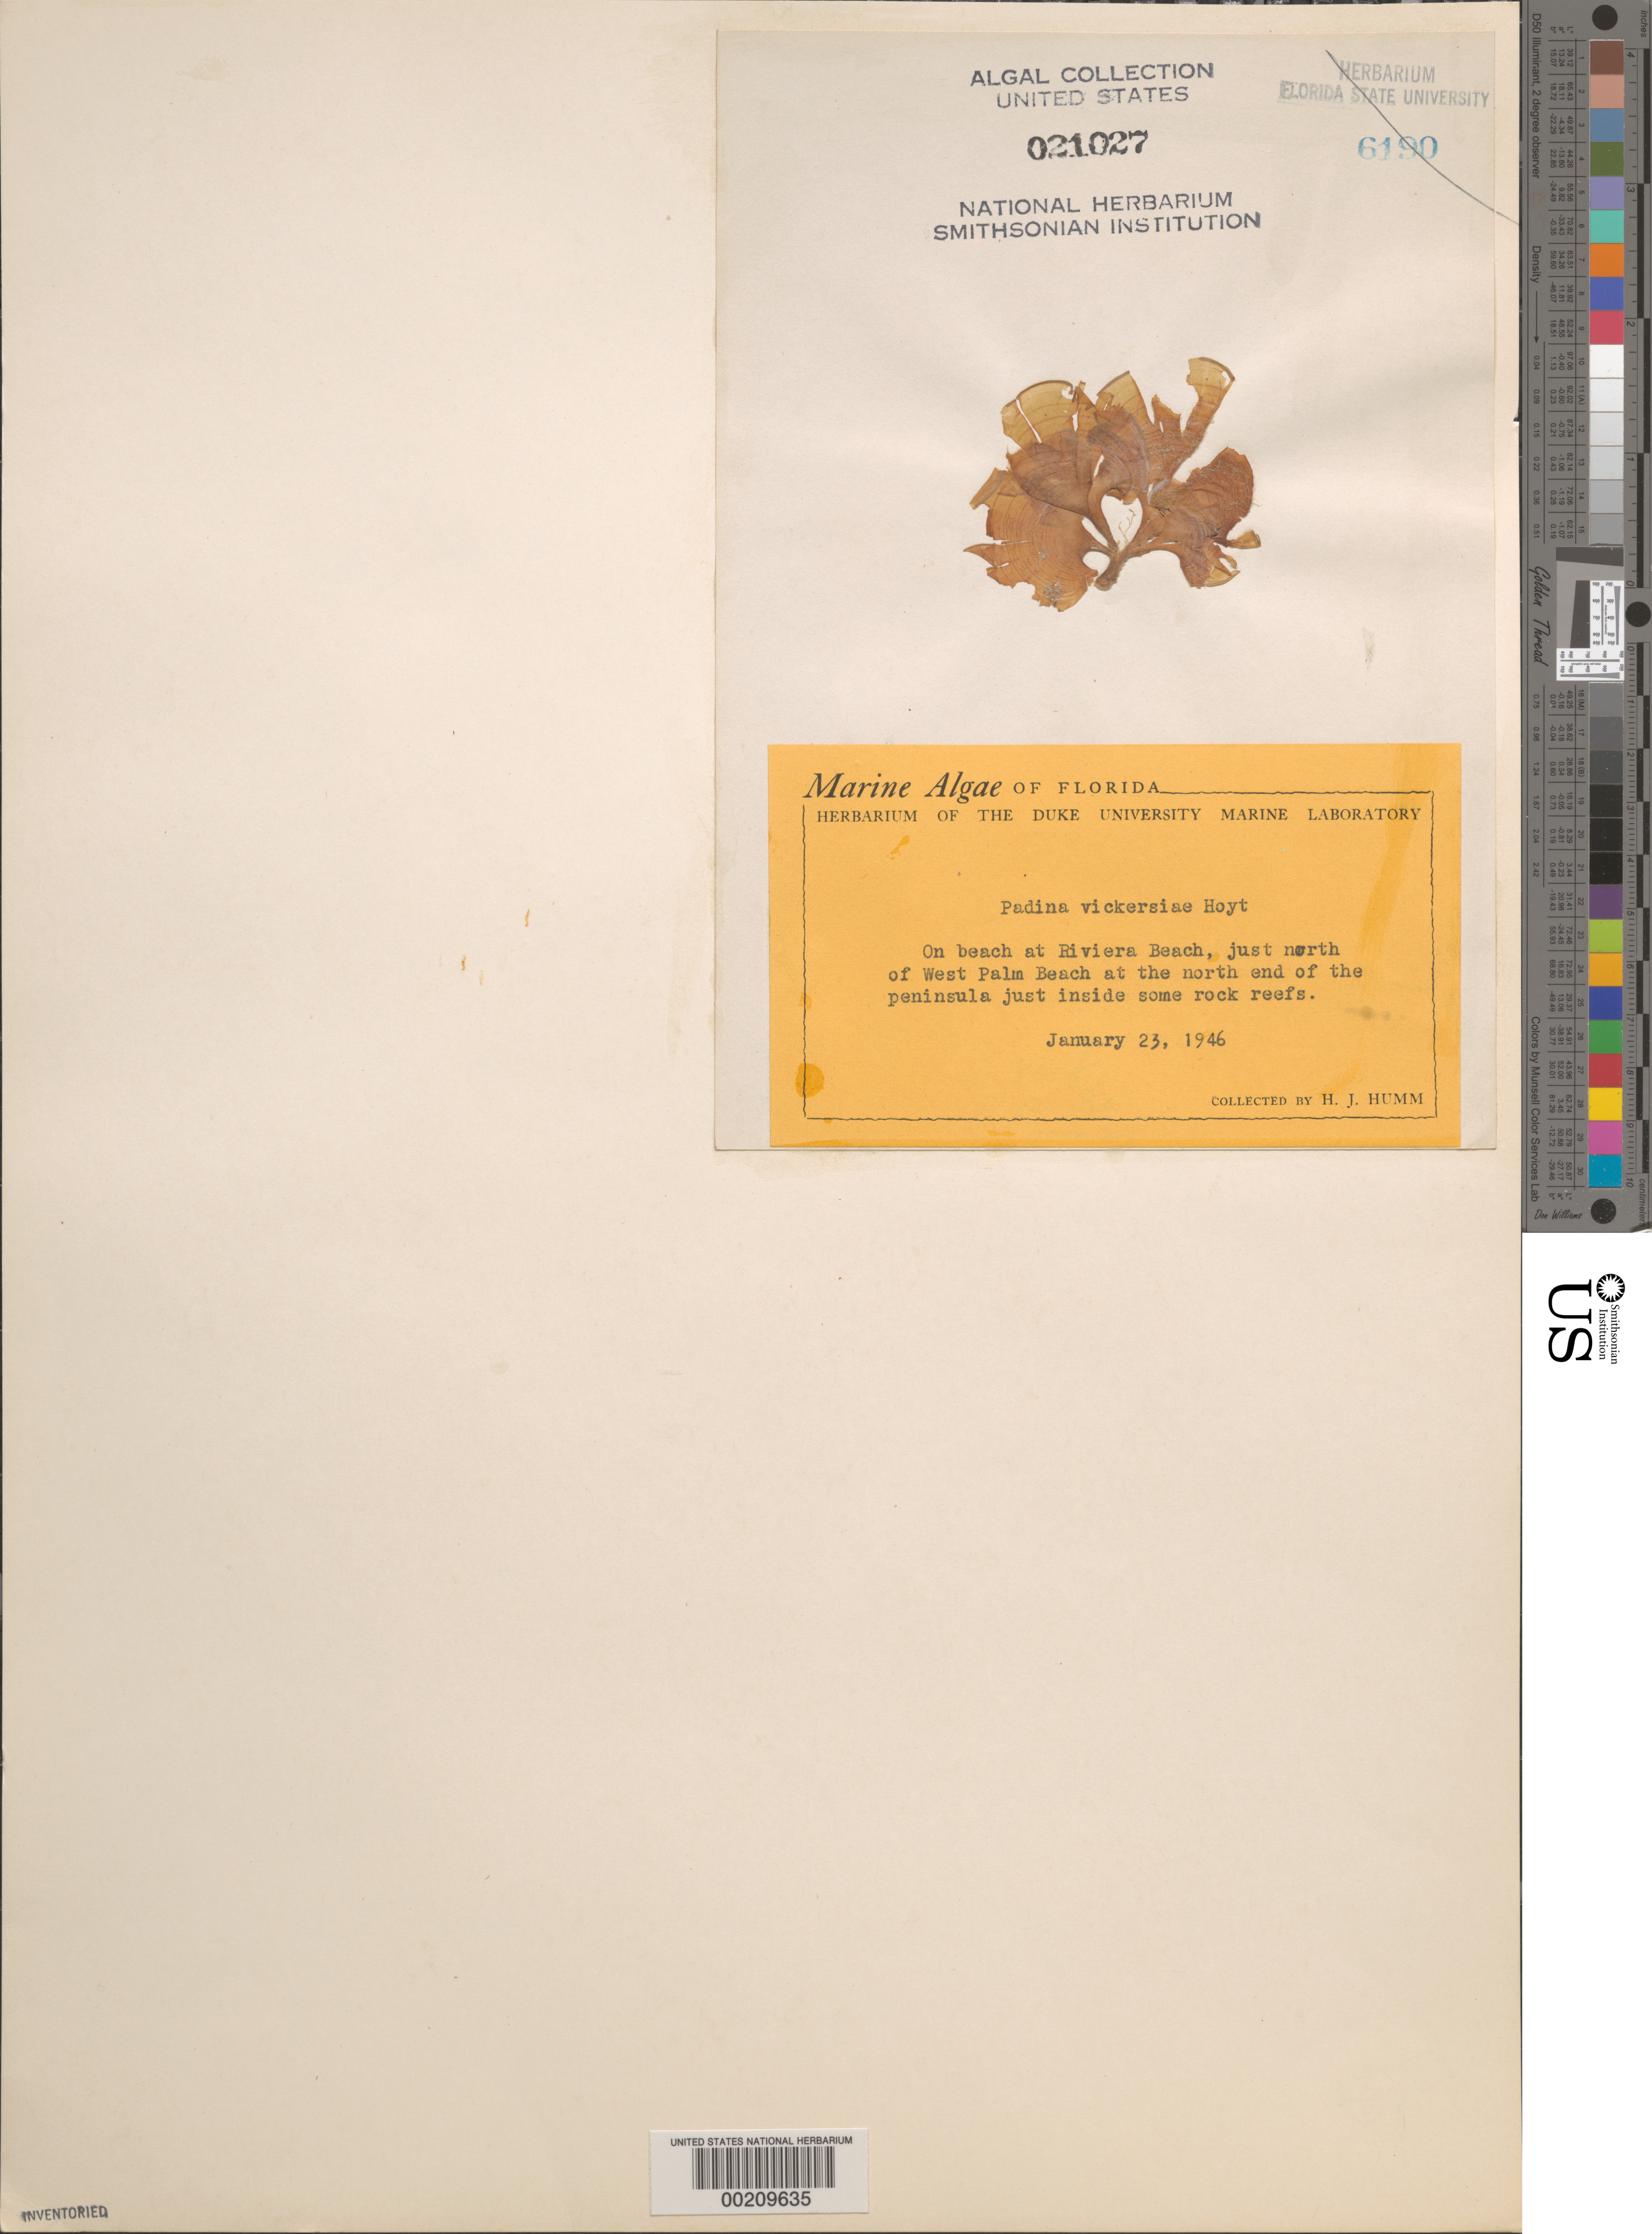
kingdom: Chromista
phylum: Ochrophyta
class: Phaeophyceae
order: Dictyotales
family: Dictyotaceae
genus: Padina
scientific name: Padina gymnospora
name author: (Kütz.) O.G. Sond.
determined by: Algae name updating Project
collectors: H. J. Humm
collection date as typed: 23 Jan 1946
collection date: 1946-01-23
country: United States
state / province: Florida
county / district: Palm Beach County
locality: Riviera Beach, just north of West Palm Beach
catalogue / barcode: US 21027